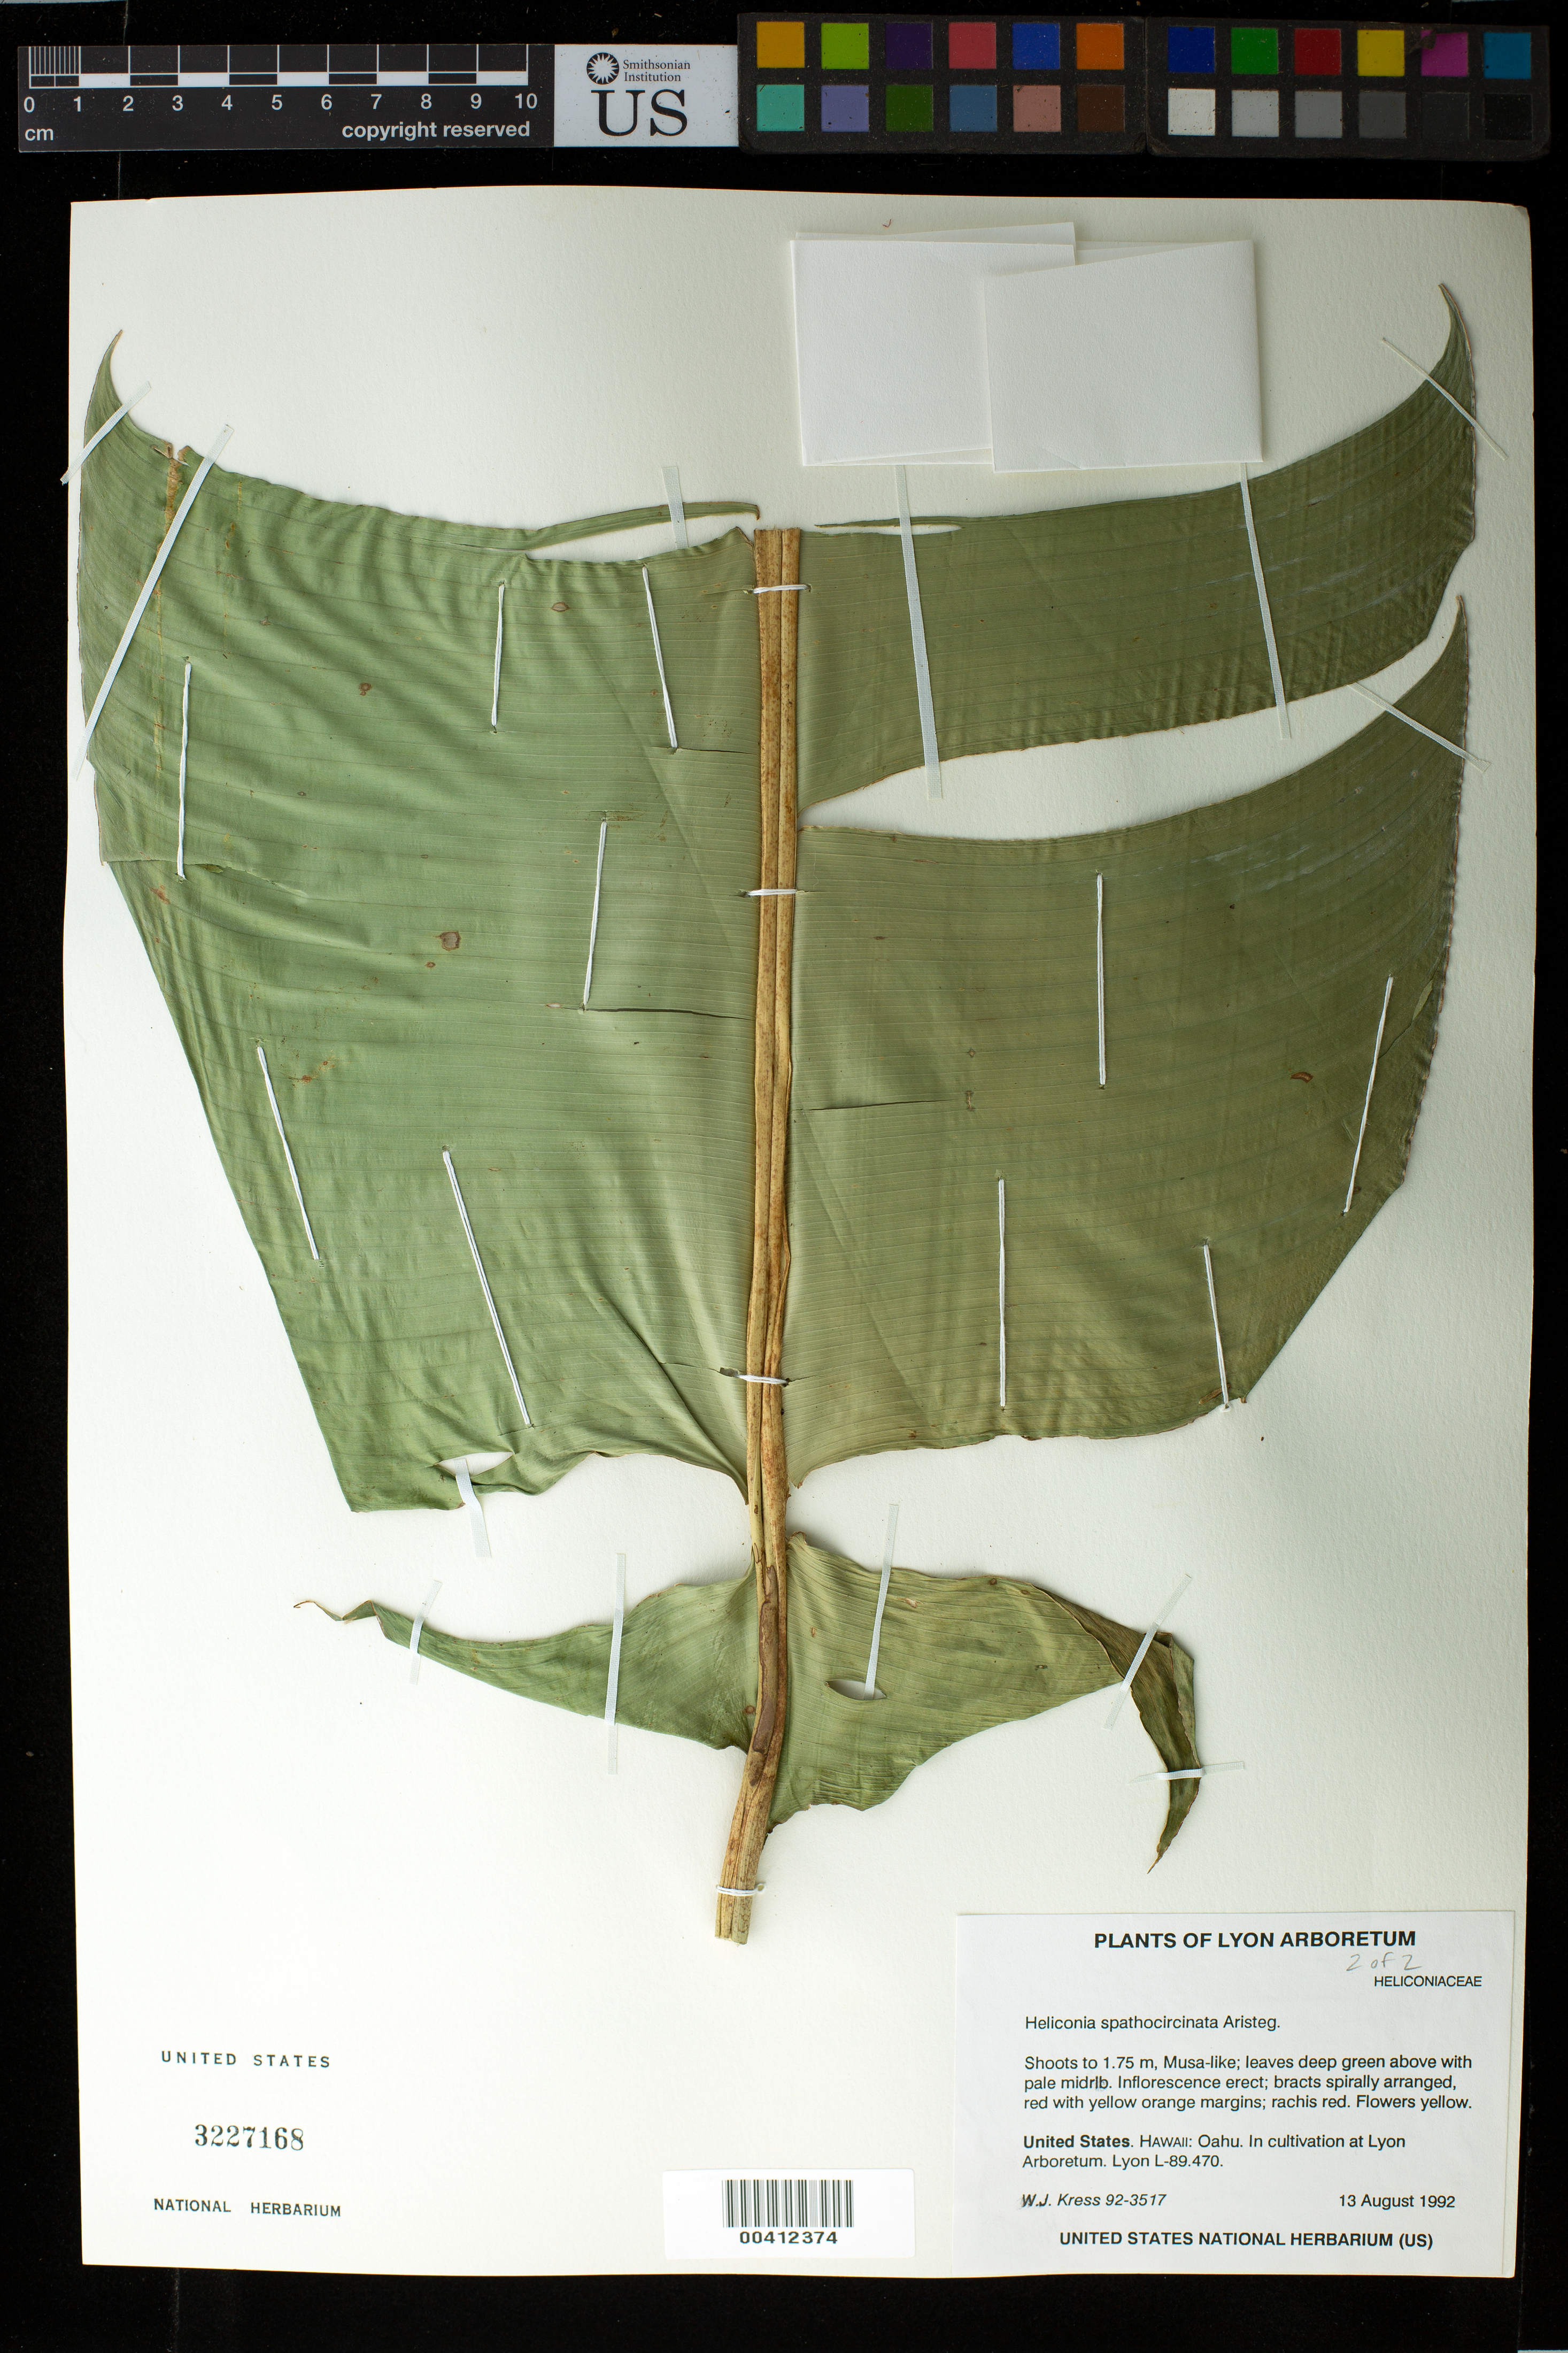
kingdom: Plantae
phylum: Tracheophyta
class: Liliopsida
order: Zingiberales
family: Heliconiaceae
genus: Heliconia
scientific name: Heliconia spathocircinata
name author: Aristeg.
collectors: W. J. Kress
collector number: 92-3517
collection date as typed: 13 Aug 1992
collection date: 1992-08-13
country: United States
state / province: Hawaii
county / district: Honolulu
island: Oahu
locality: Lyon arboretum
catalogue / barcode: US 3227168